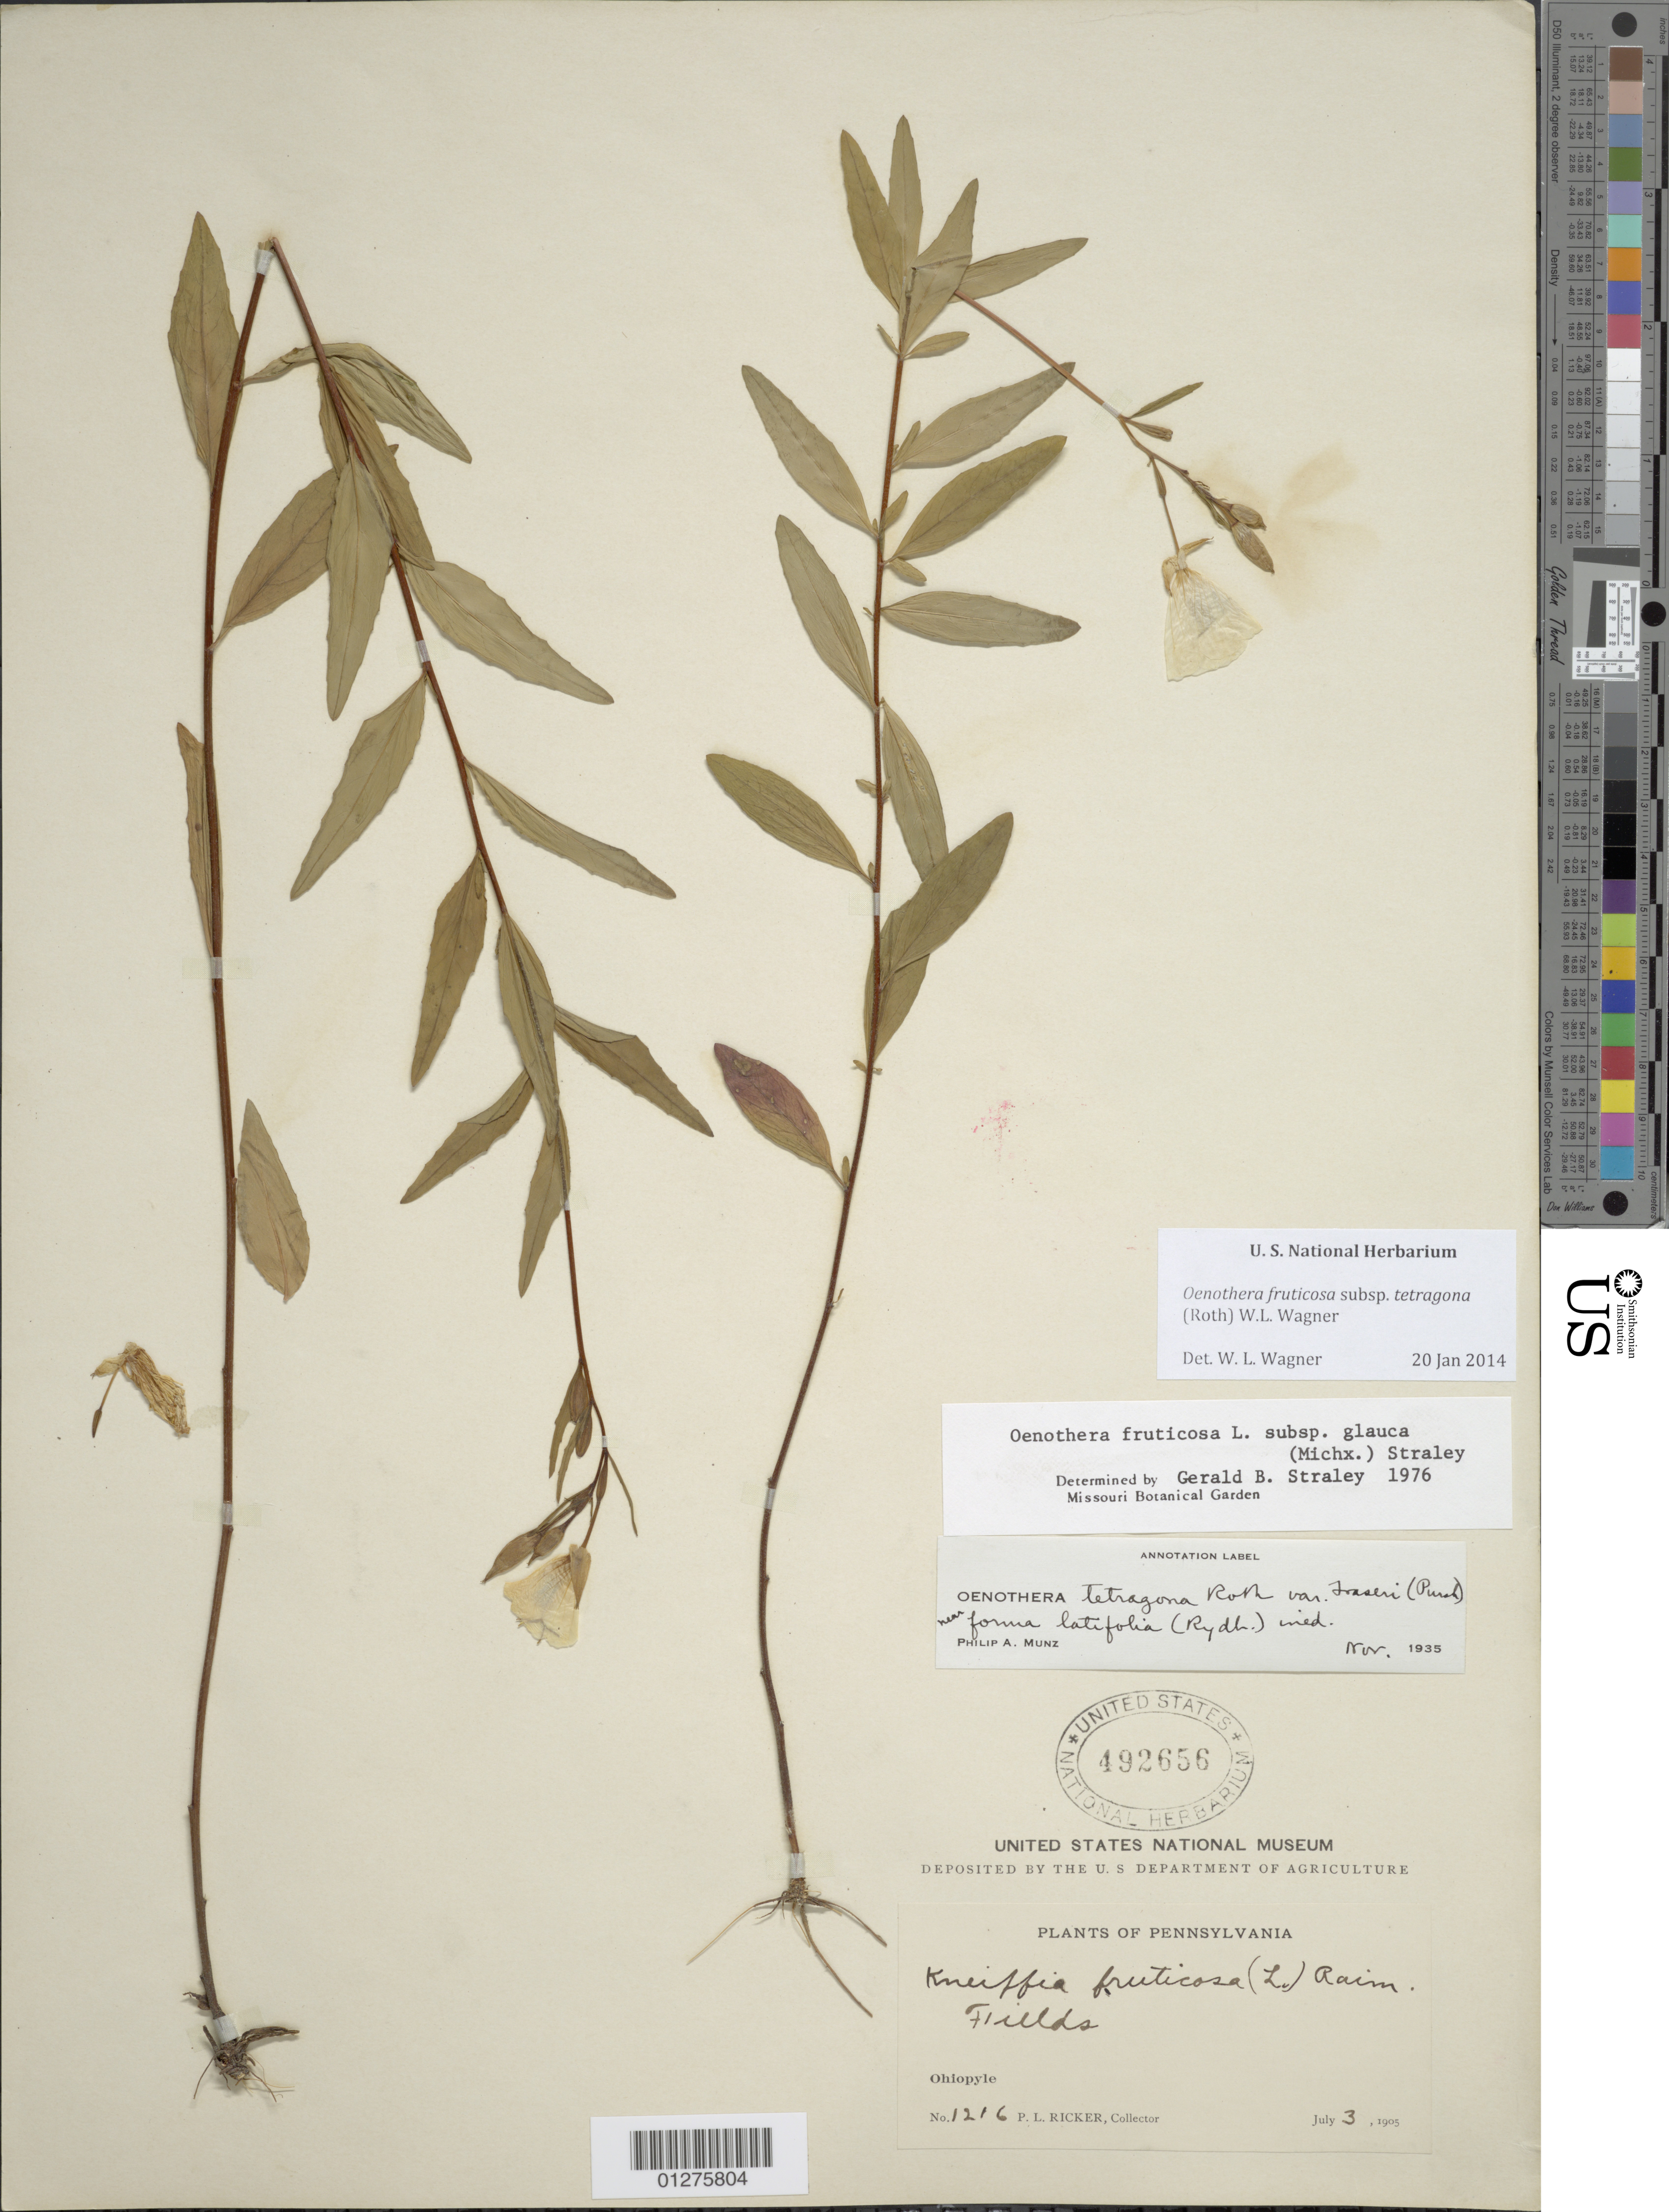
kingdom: Plantae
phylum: Tracheophyta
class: Magnoliopsida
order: Myrtales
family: Onagraceae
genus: Oenothera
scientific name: Oenothera fruticosa subsp. tetragona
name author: (Roth) W.L. Wagner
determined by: Wagner, W. L., (BOT), Smithsonian Institution - National Museum of Natural History (UNITED STATES)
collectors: P. Ricker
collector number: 1216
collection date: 1905-07-03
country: United States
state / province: Pennsylvania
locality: Ohiopyle.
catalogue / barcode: US 492656